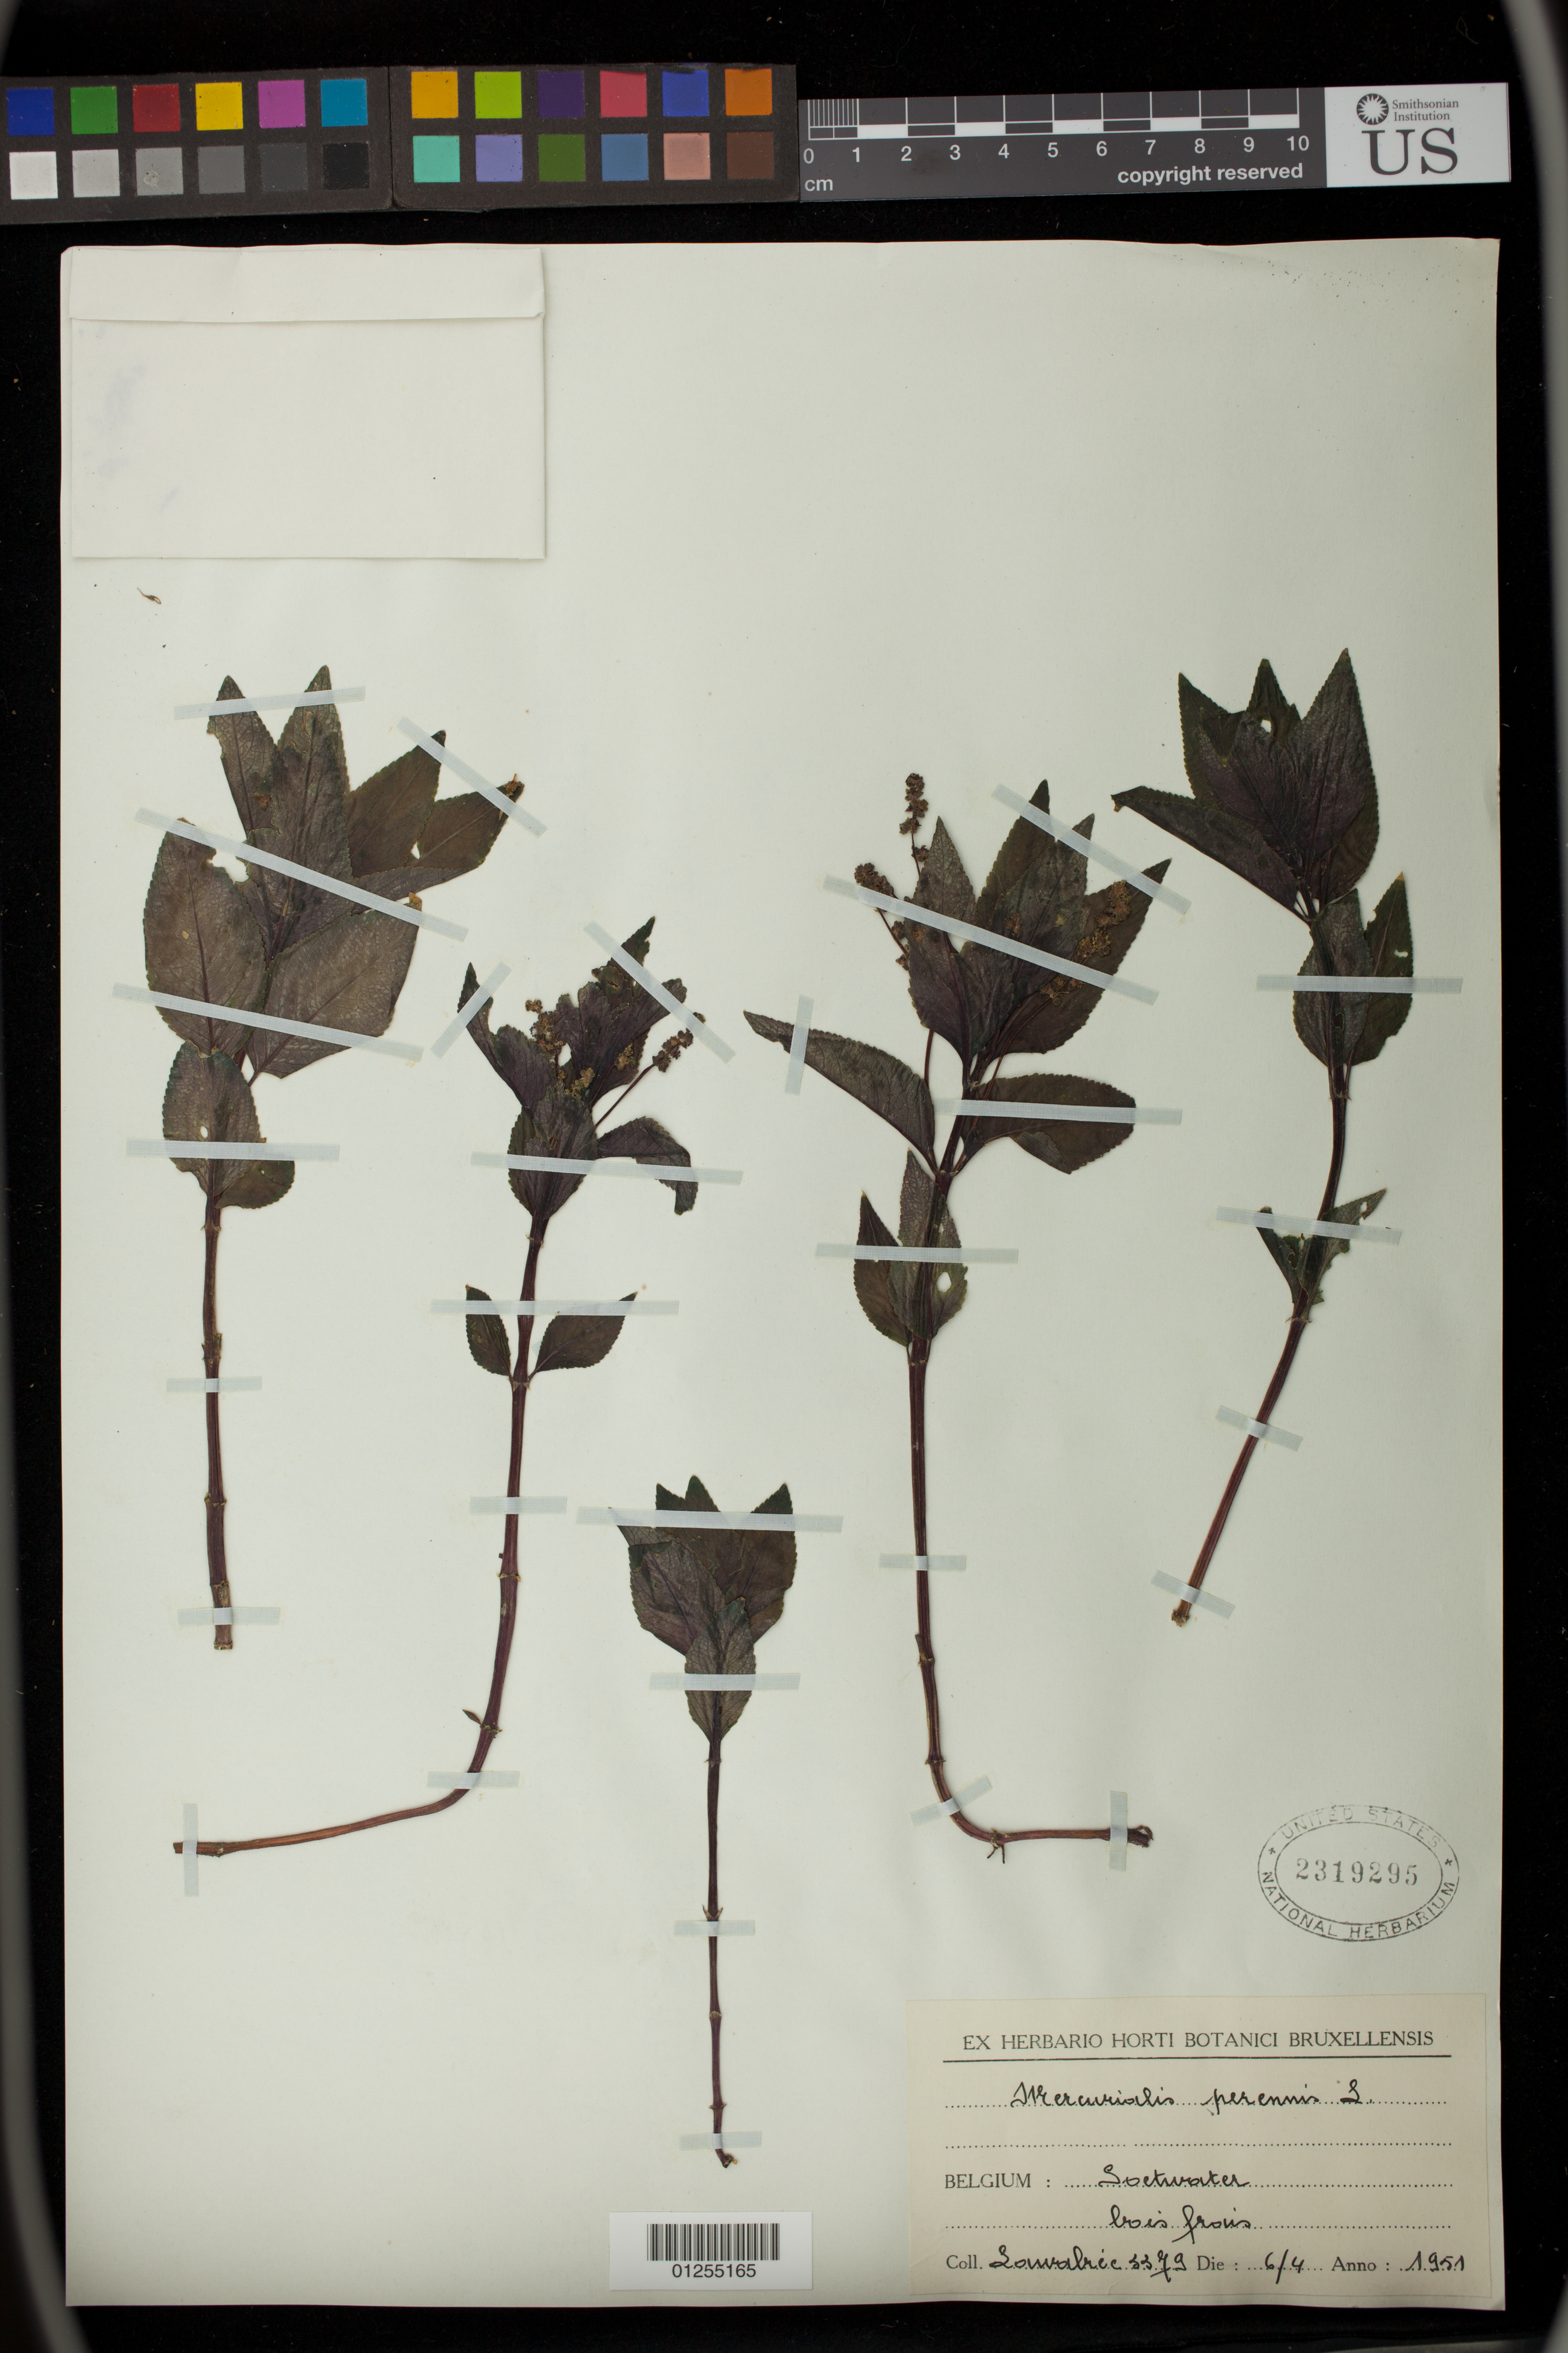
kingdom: Plantae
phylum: Tracheophyta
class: Magnoliopsida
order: Malpighiales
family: Euphorbiaceae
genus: Mercurialis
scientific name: Mercurialis perennis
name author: L.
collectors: -. Sonnalrie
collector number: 3379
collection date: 1951-06-04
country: Belgium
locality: Soetwater bois frois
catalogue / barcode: US 2319295